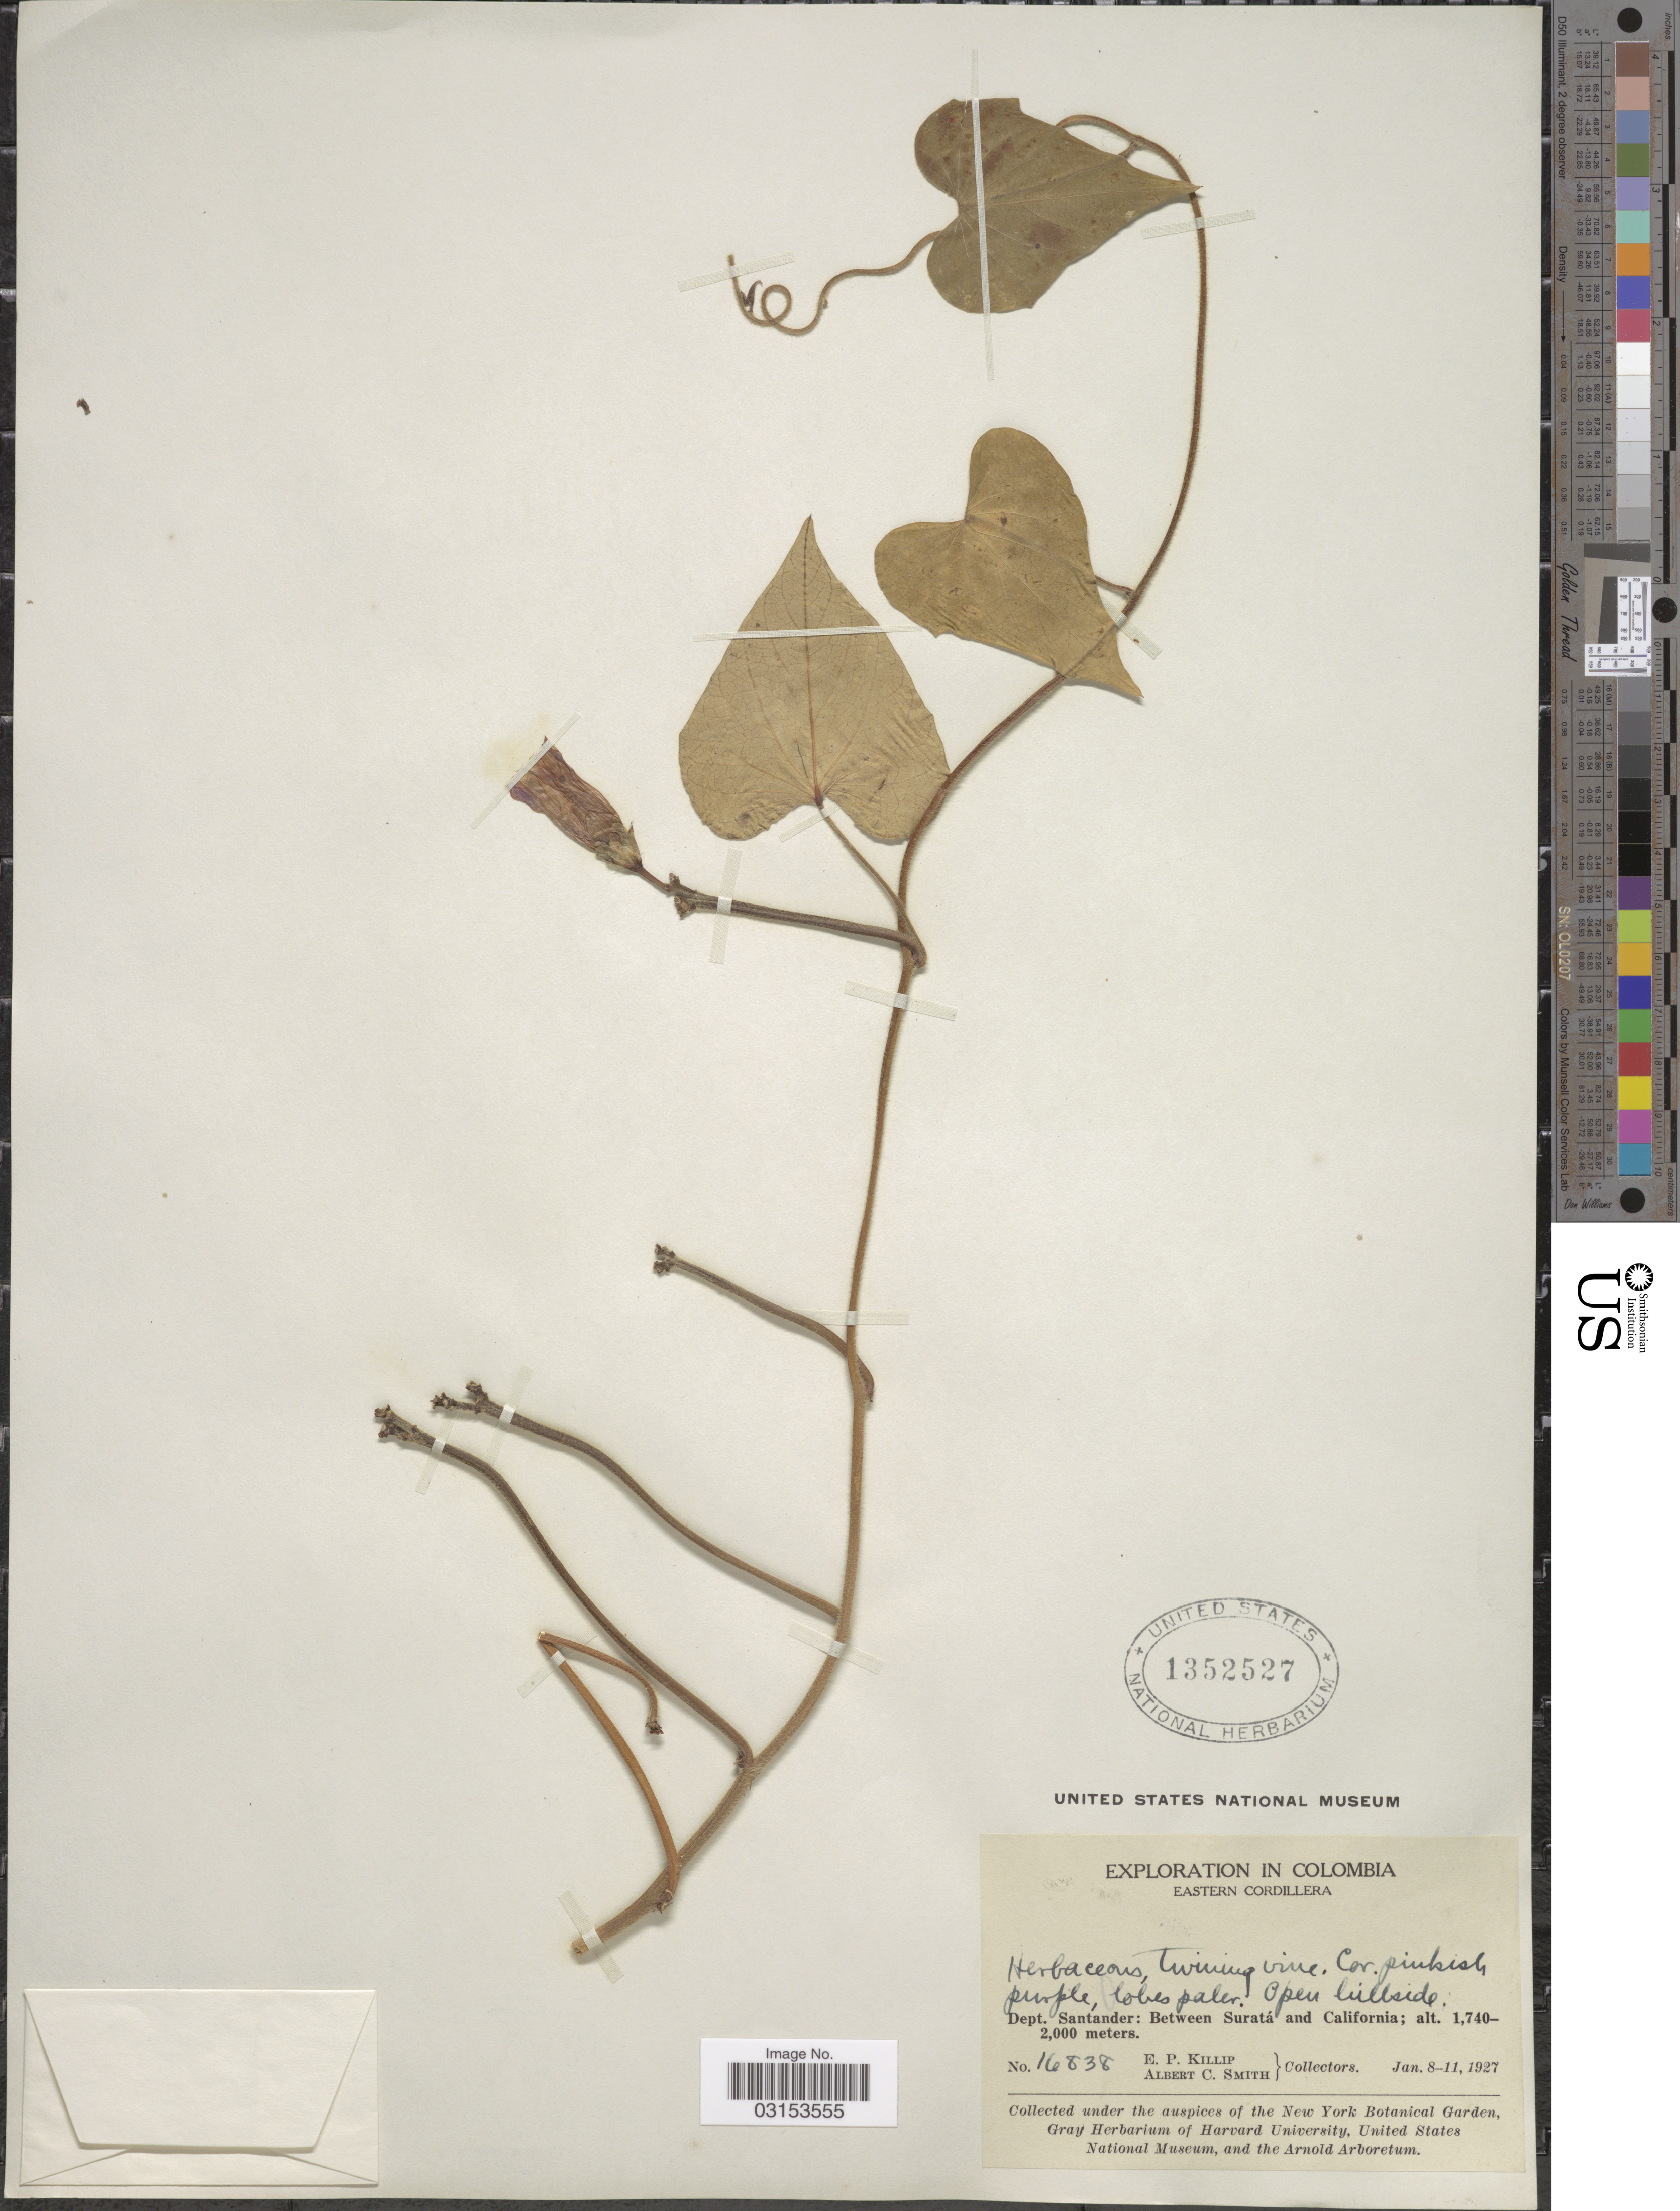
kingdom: Plantae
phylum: Tracheophyta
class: Magnoliopsida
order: Solanales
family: Convolvulaceae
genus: Ipomoea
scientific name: Ipomoea tiliacea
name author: (Willd.) Choisy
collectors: E. P. Killip & A. C. Smith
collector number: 16838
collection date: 1927-01-08/1927-01-11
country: Colombia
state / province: Santander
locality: Eastern Cordillera. Dept. Santander. Between Suratá and California.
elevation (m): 1740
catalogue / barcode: US 1352527